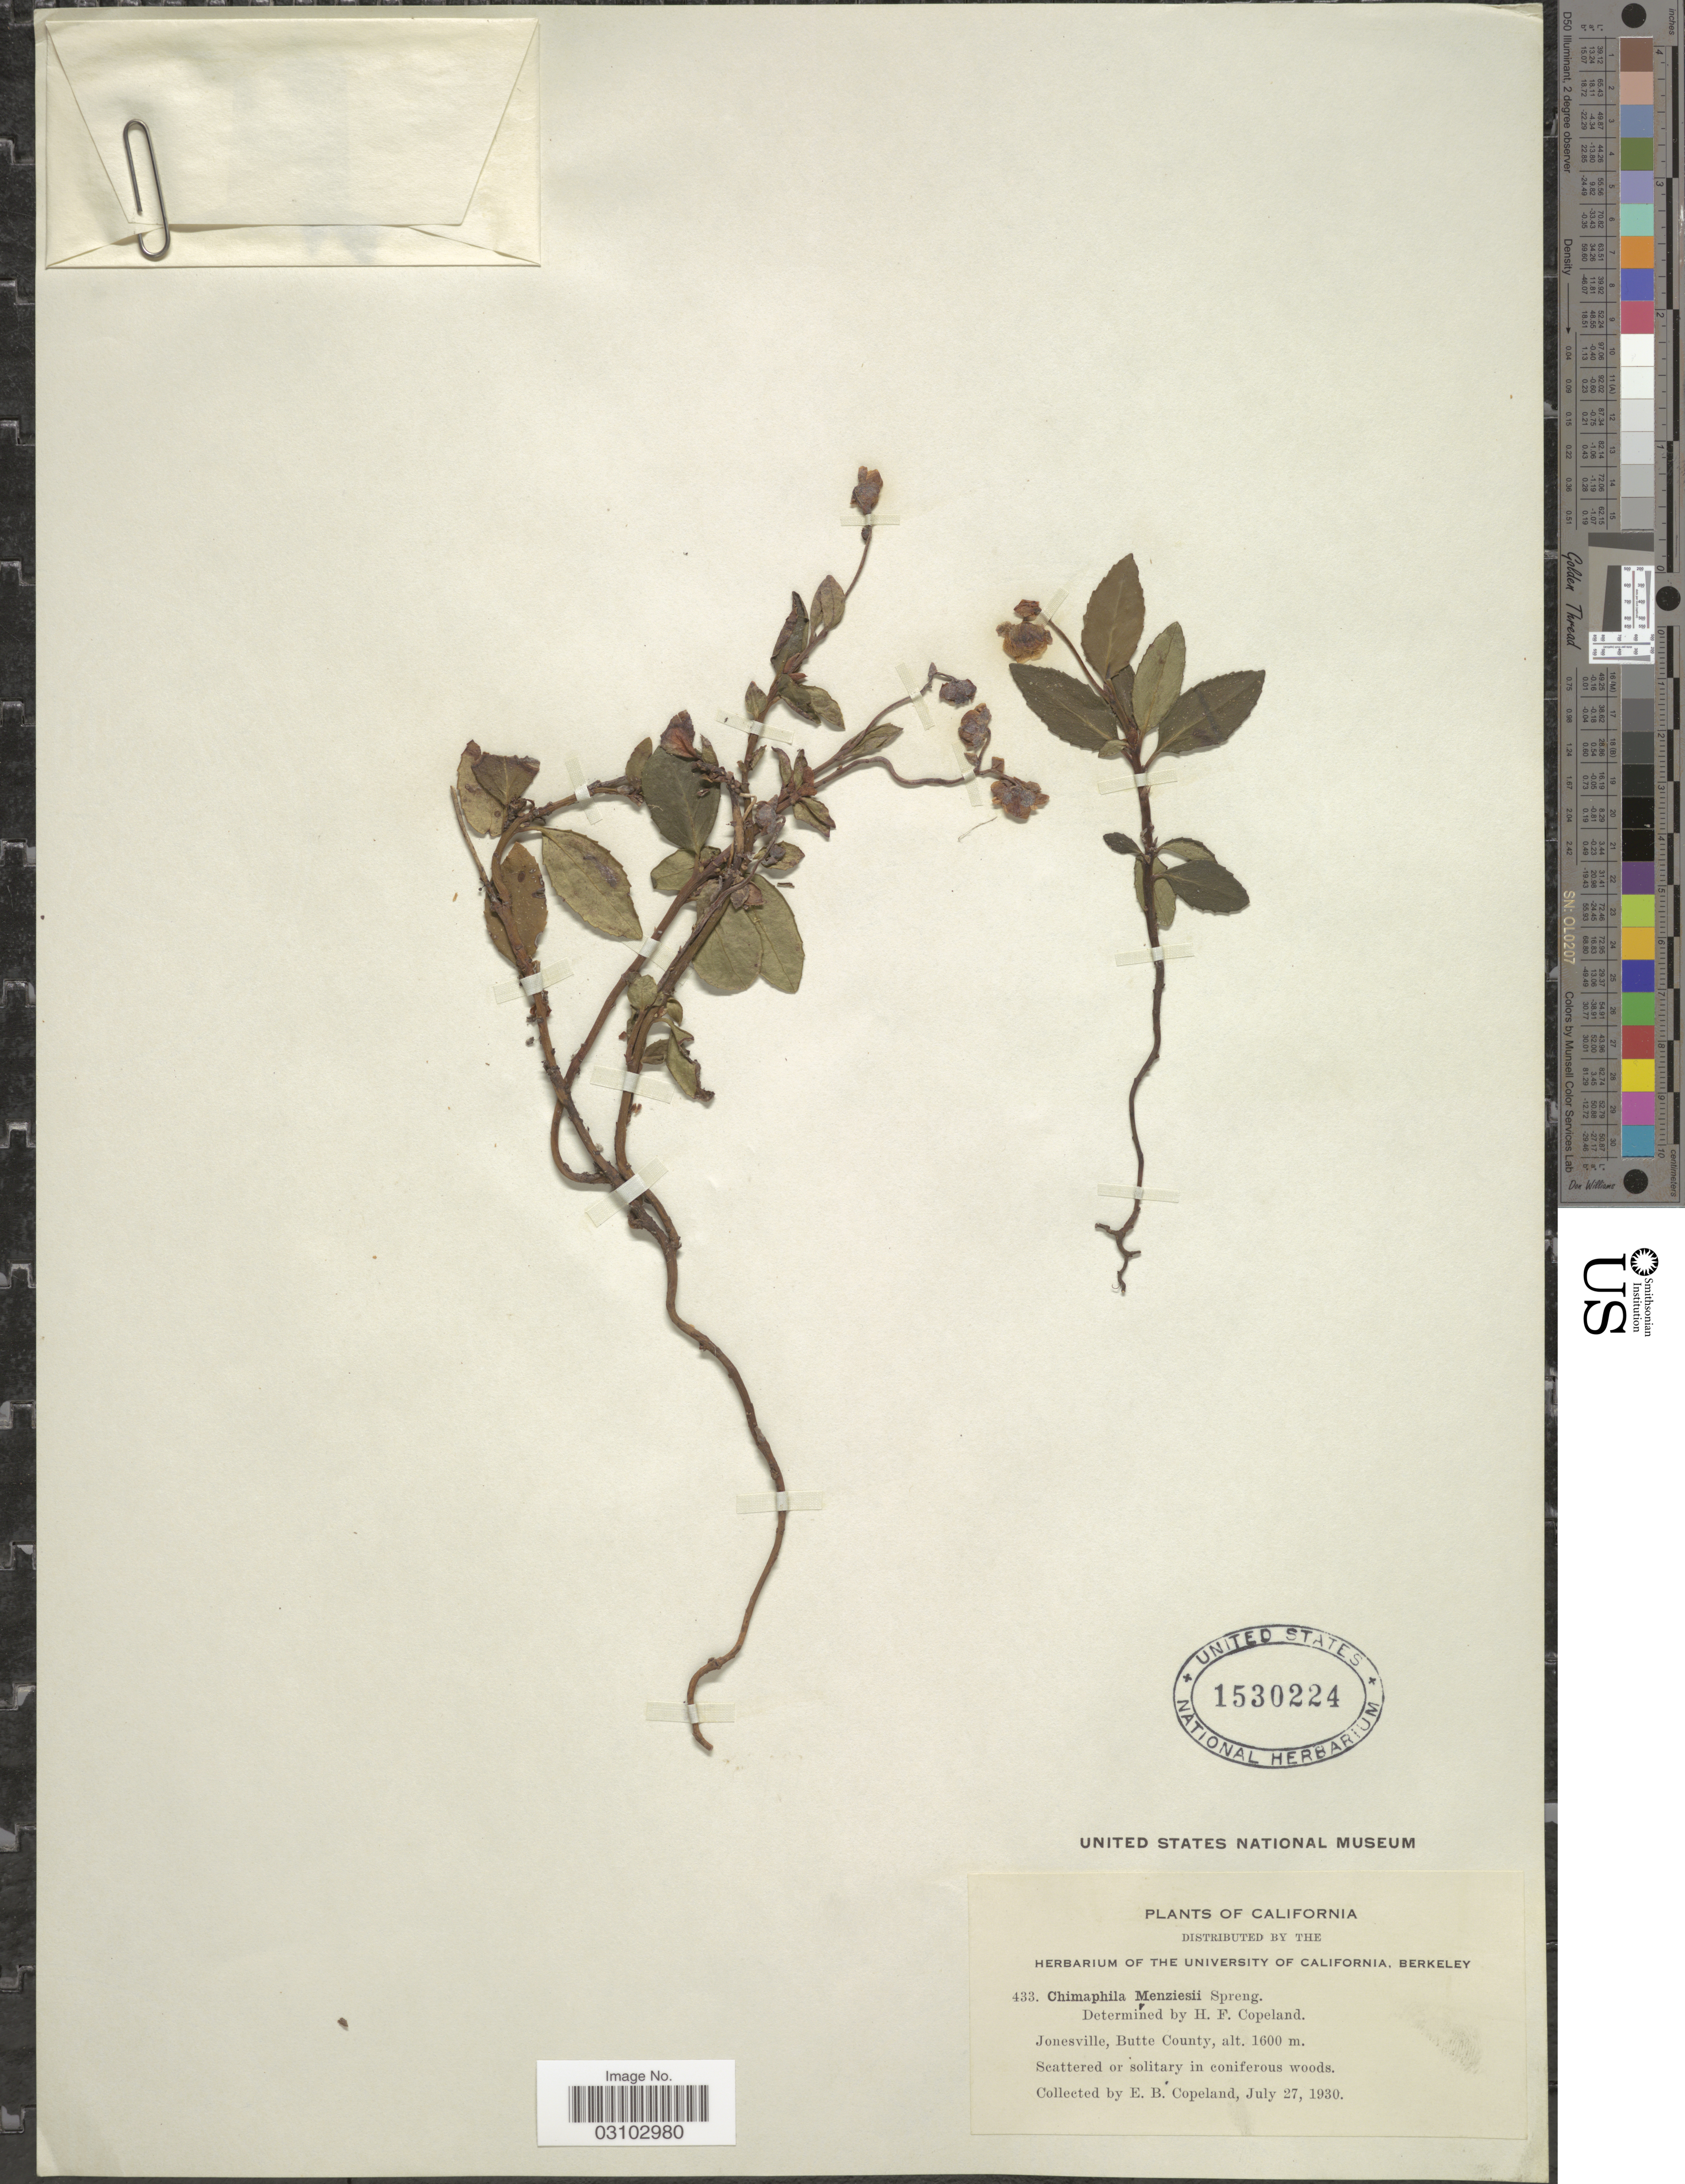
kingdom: Plantae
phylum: Tracheophyta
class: Magnoliopsida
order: Ericales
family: Ericaceae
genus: Chimaphila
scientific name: Chimaphila menziesii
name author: (R. Br. ex G. Don) Spreng.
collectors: E. B. Copeland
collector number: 433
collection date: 1930-07-27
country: United States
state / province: California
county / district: Butte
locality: Jonesville, Butte County.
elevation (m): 1600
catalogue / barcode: US 1530224